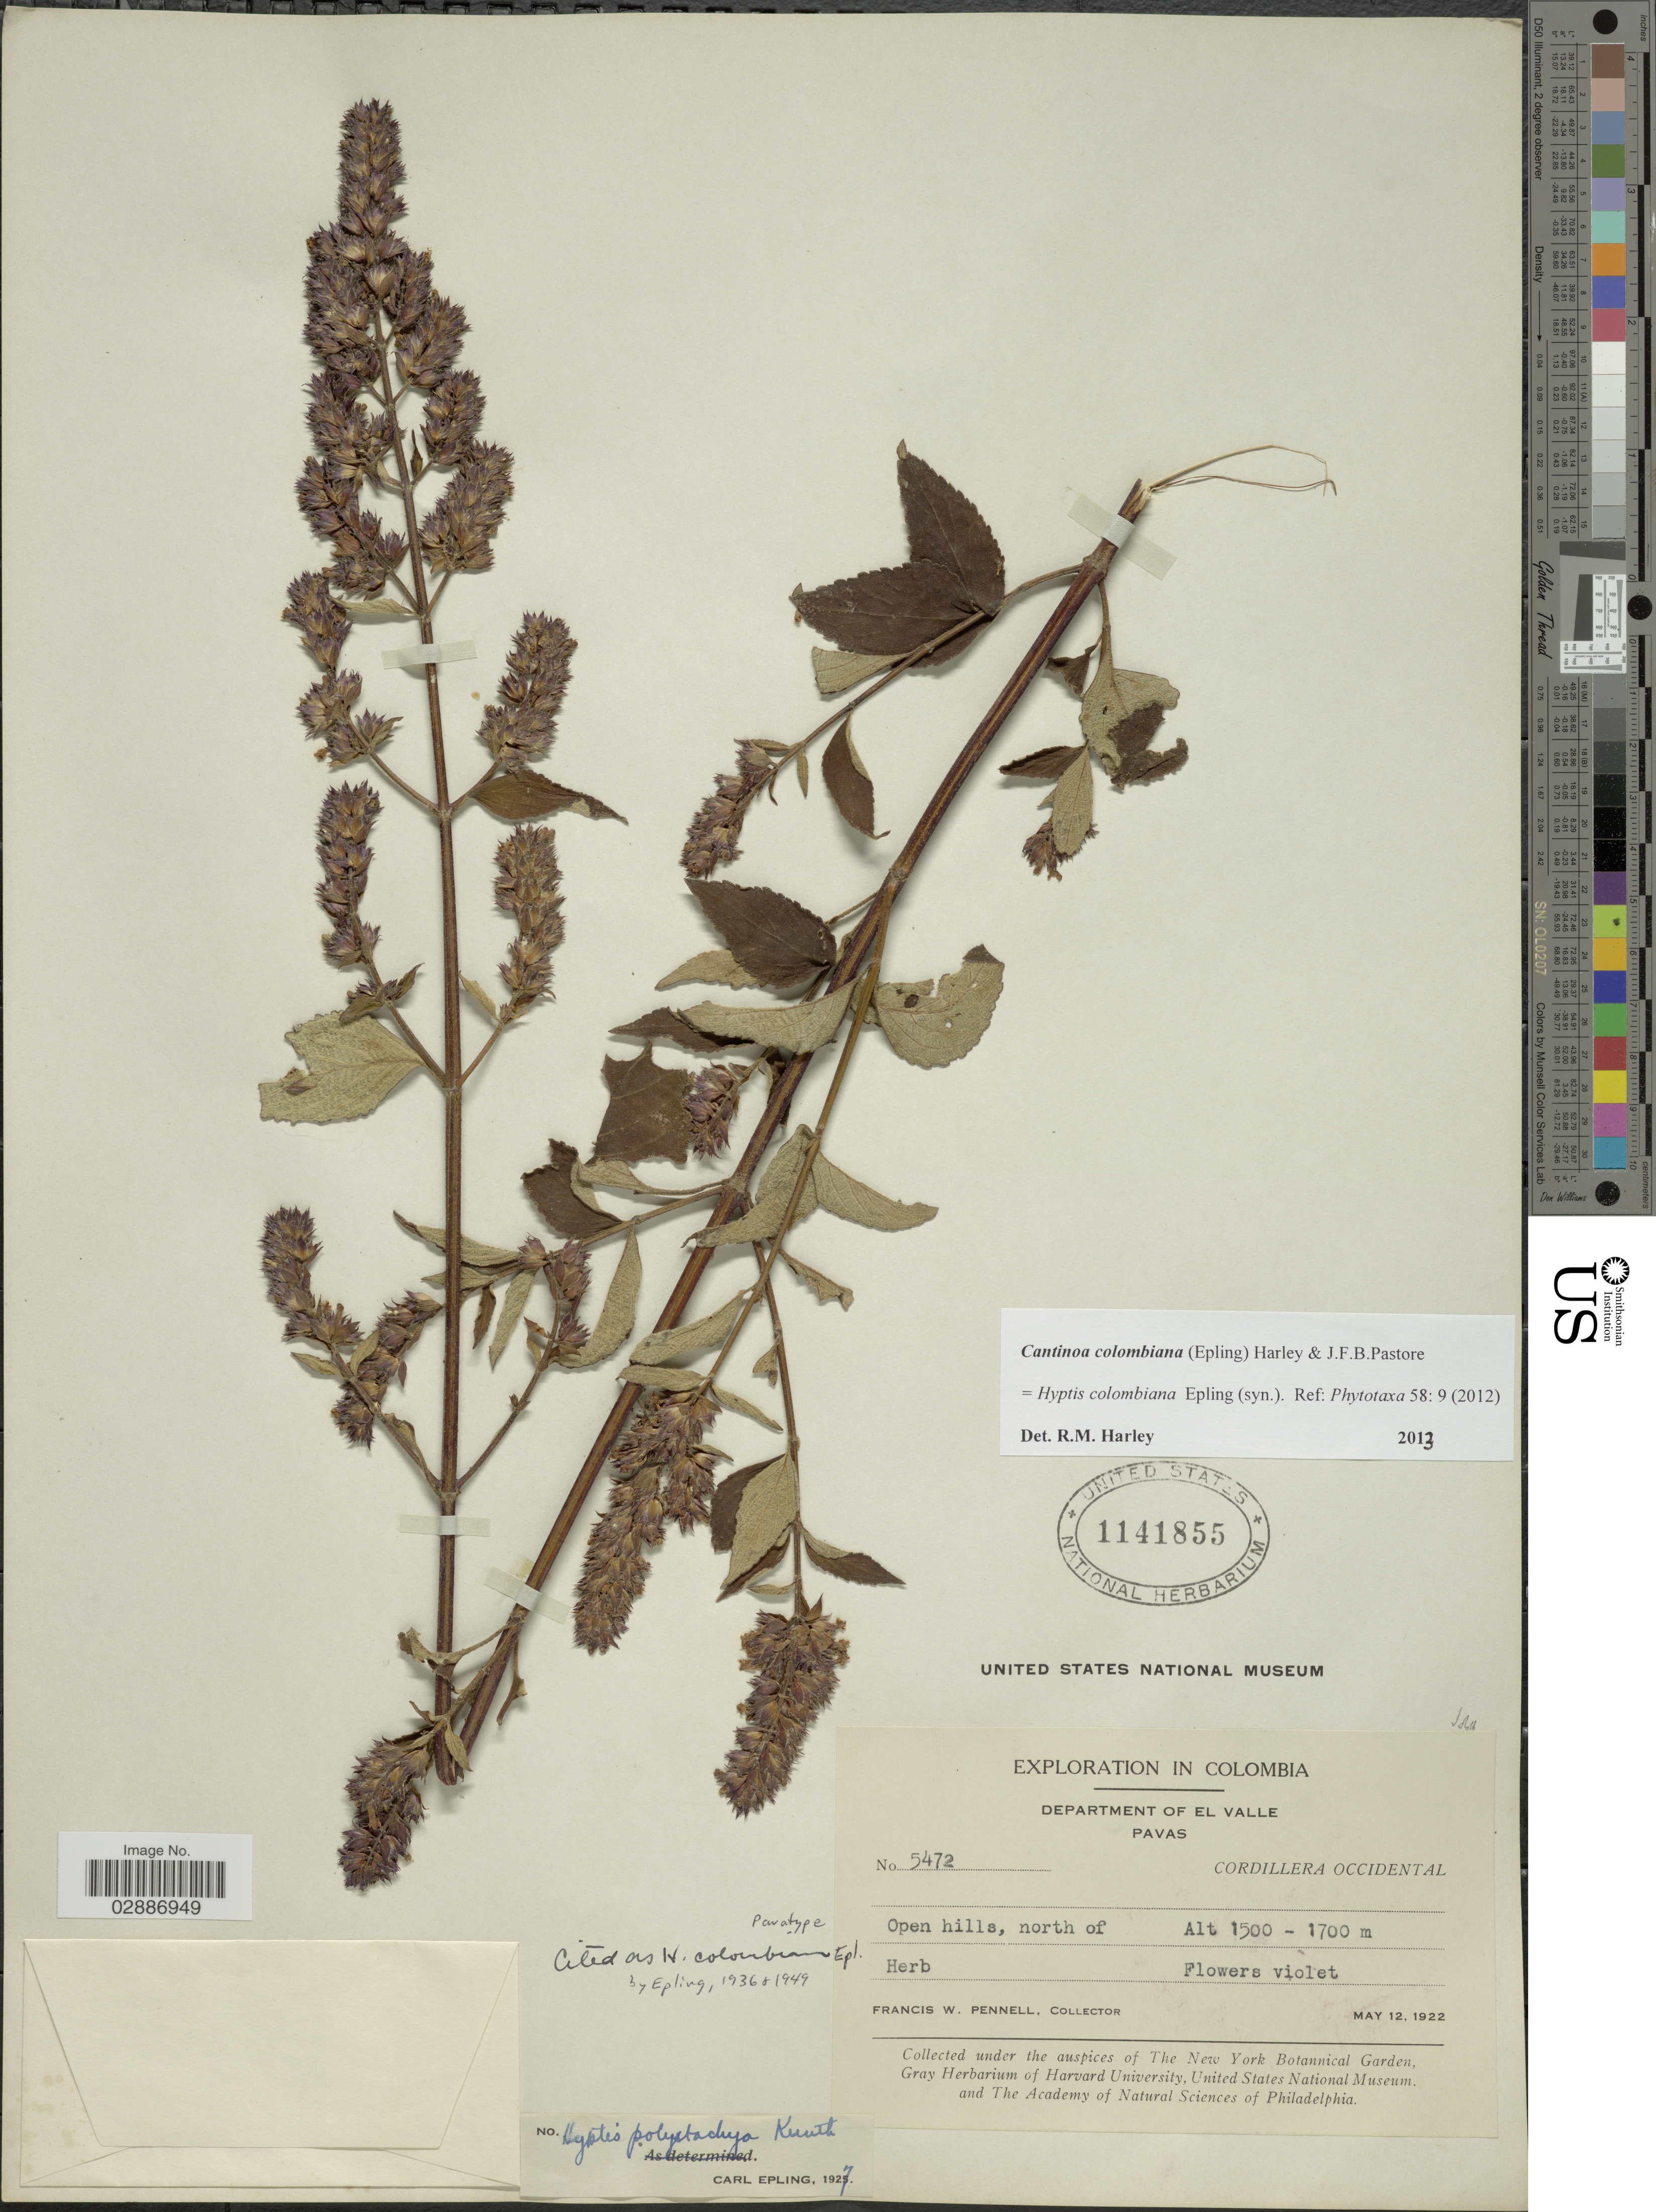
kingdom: Plantae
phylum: Tracheophyta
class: Magnoliopsida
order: Lamiales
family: Lamiaceae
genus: Cantinoa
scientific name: Cantinoa colombiana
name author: (Epling) Harley & J.F.B. Pastore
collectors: F. W. Pennell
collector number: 5472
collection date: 1922-05-12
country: Colombia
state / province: Valle del Cauca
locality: Department of El Valle. Pavas. Cordillera Occidental.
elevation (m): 1500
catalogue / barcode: US 1141855